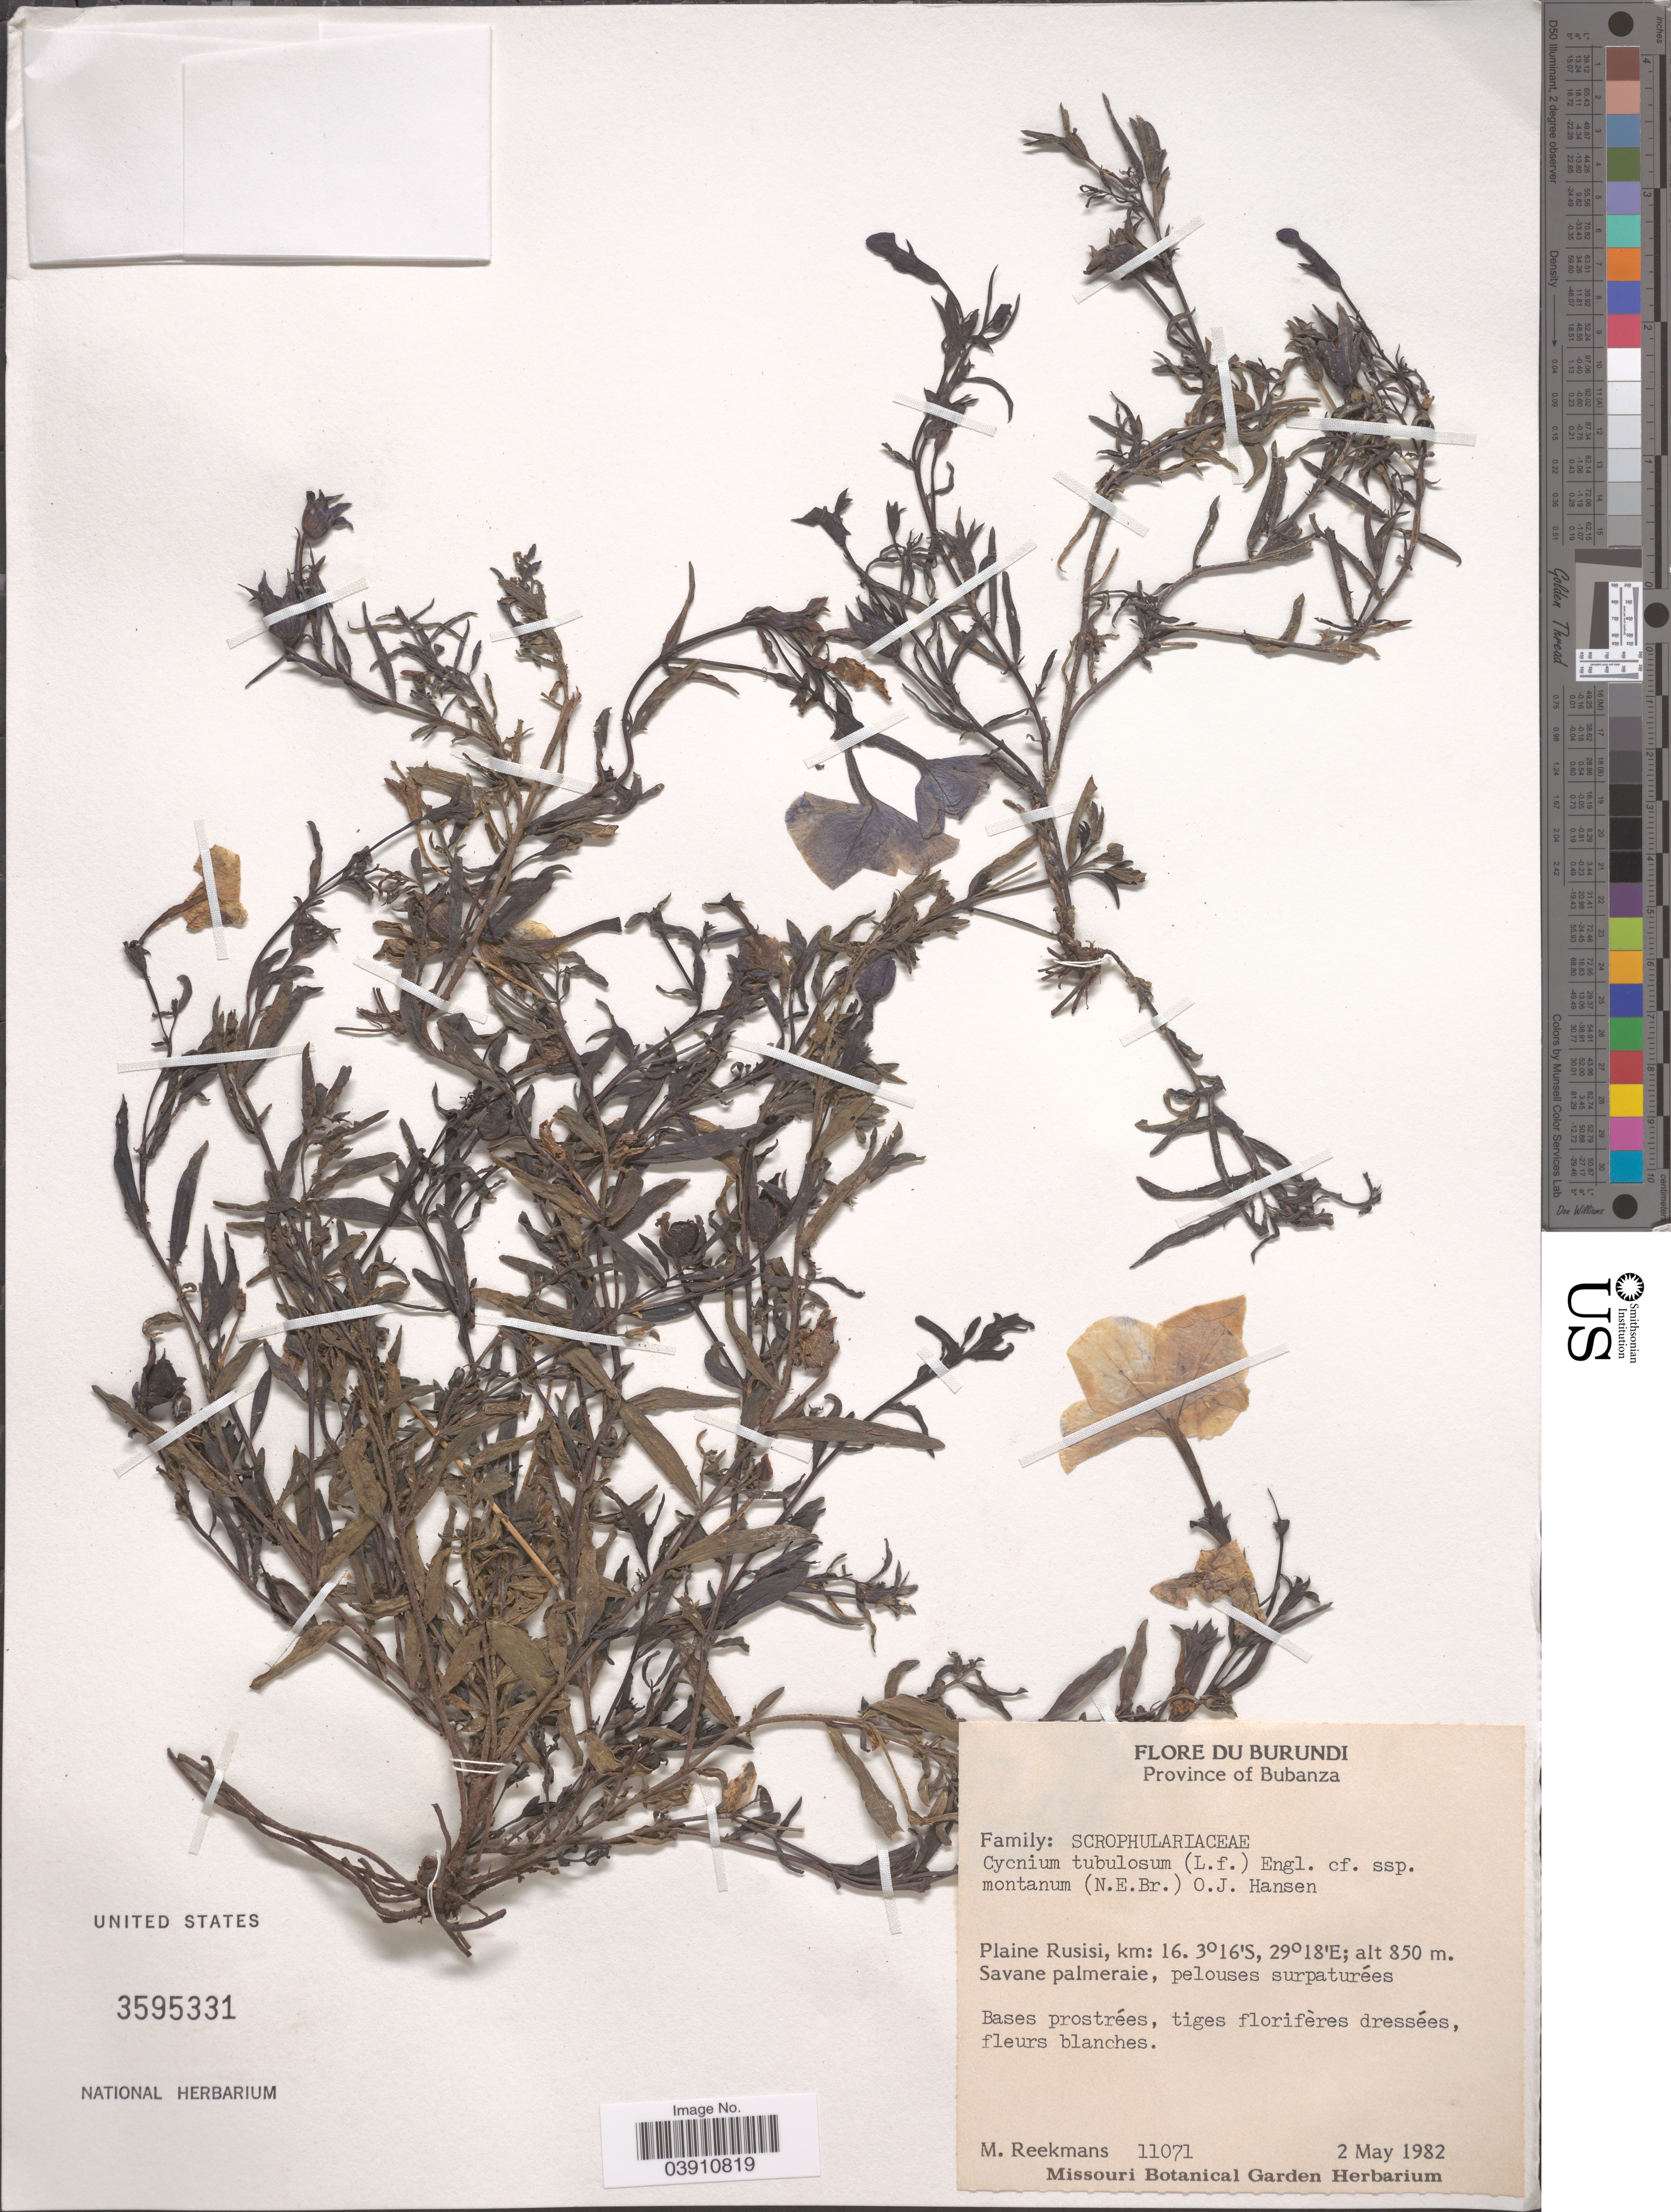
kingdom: Plantae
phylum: Tracheophyta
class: Magnoliopsida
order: Lamiales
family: Orobanchaceae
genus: Cycnium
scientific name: Cycnium tubulosum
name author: (L. f.) Engl.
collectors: M. Reekmans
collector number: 11071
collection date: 1982-05-02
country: Burundi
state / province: Bubanza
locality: Plaine Rusisi, km: 16.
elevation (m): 850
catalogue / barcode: US 3595331